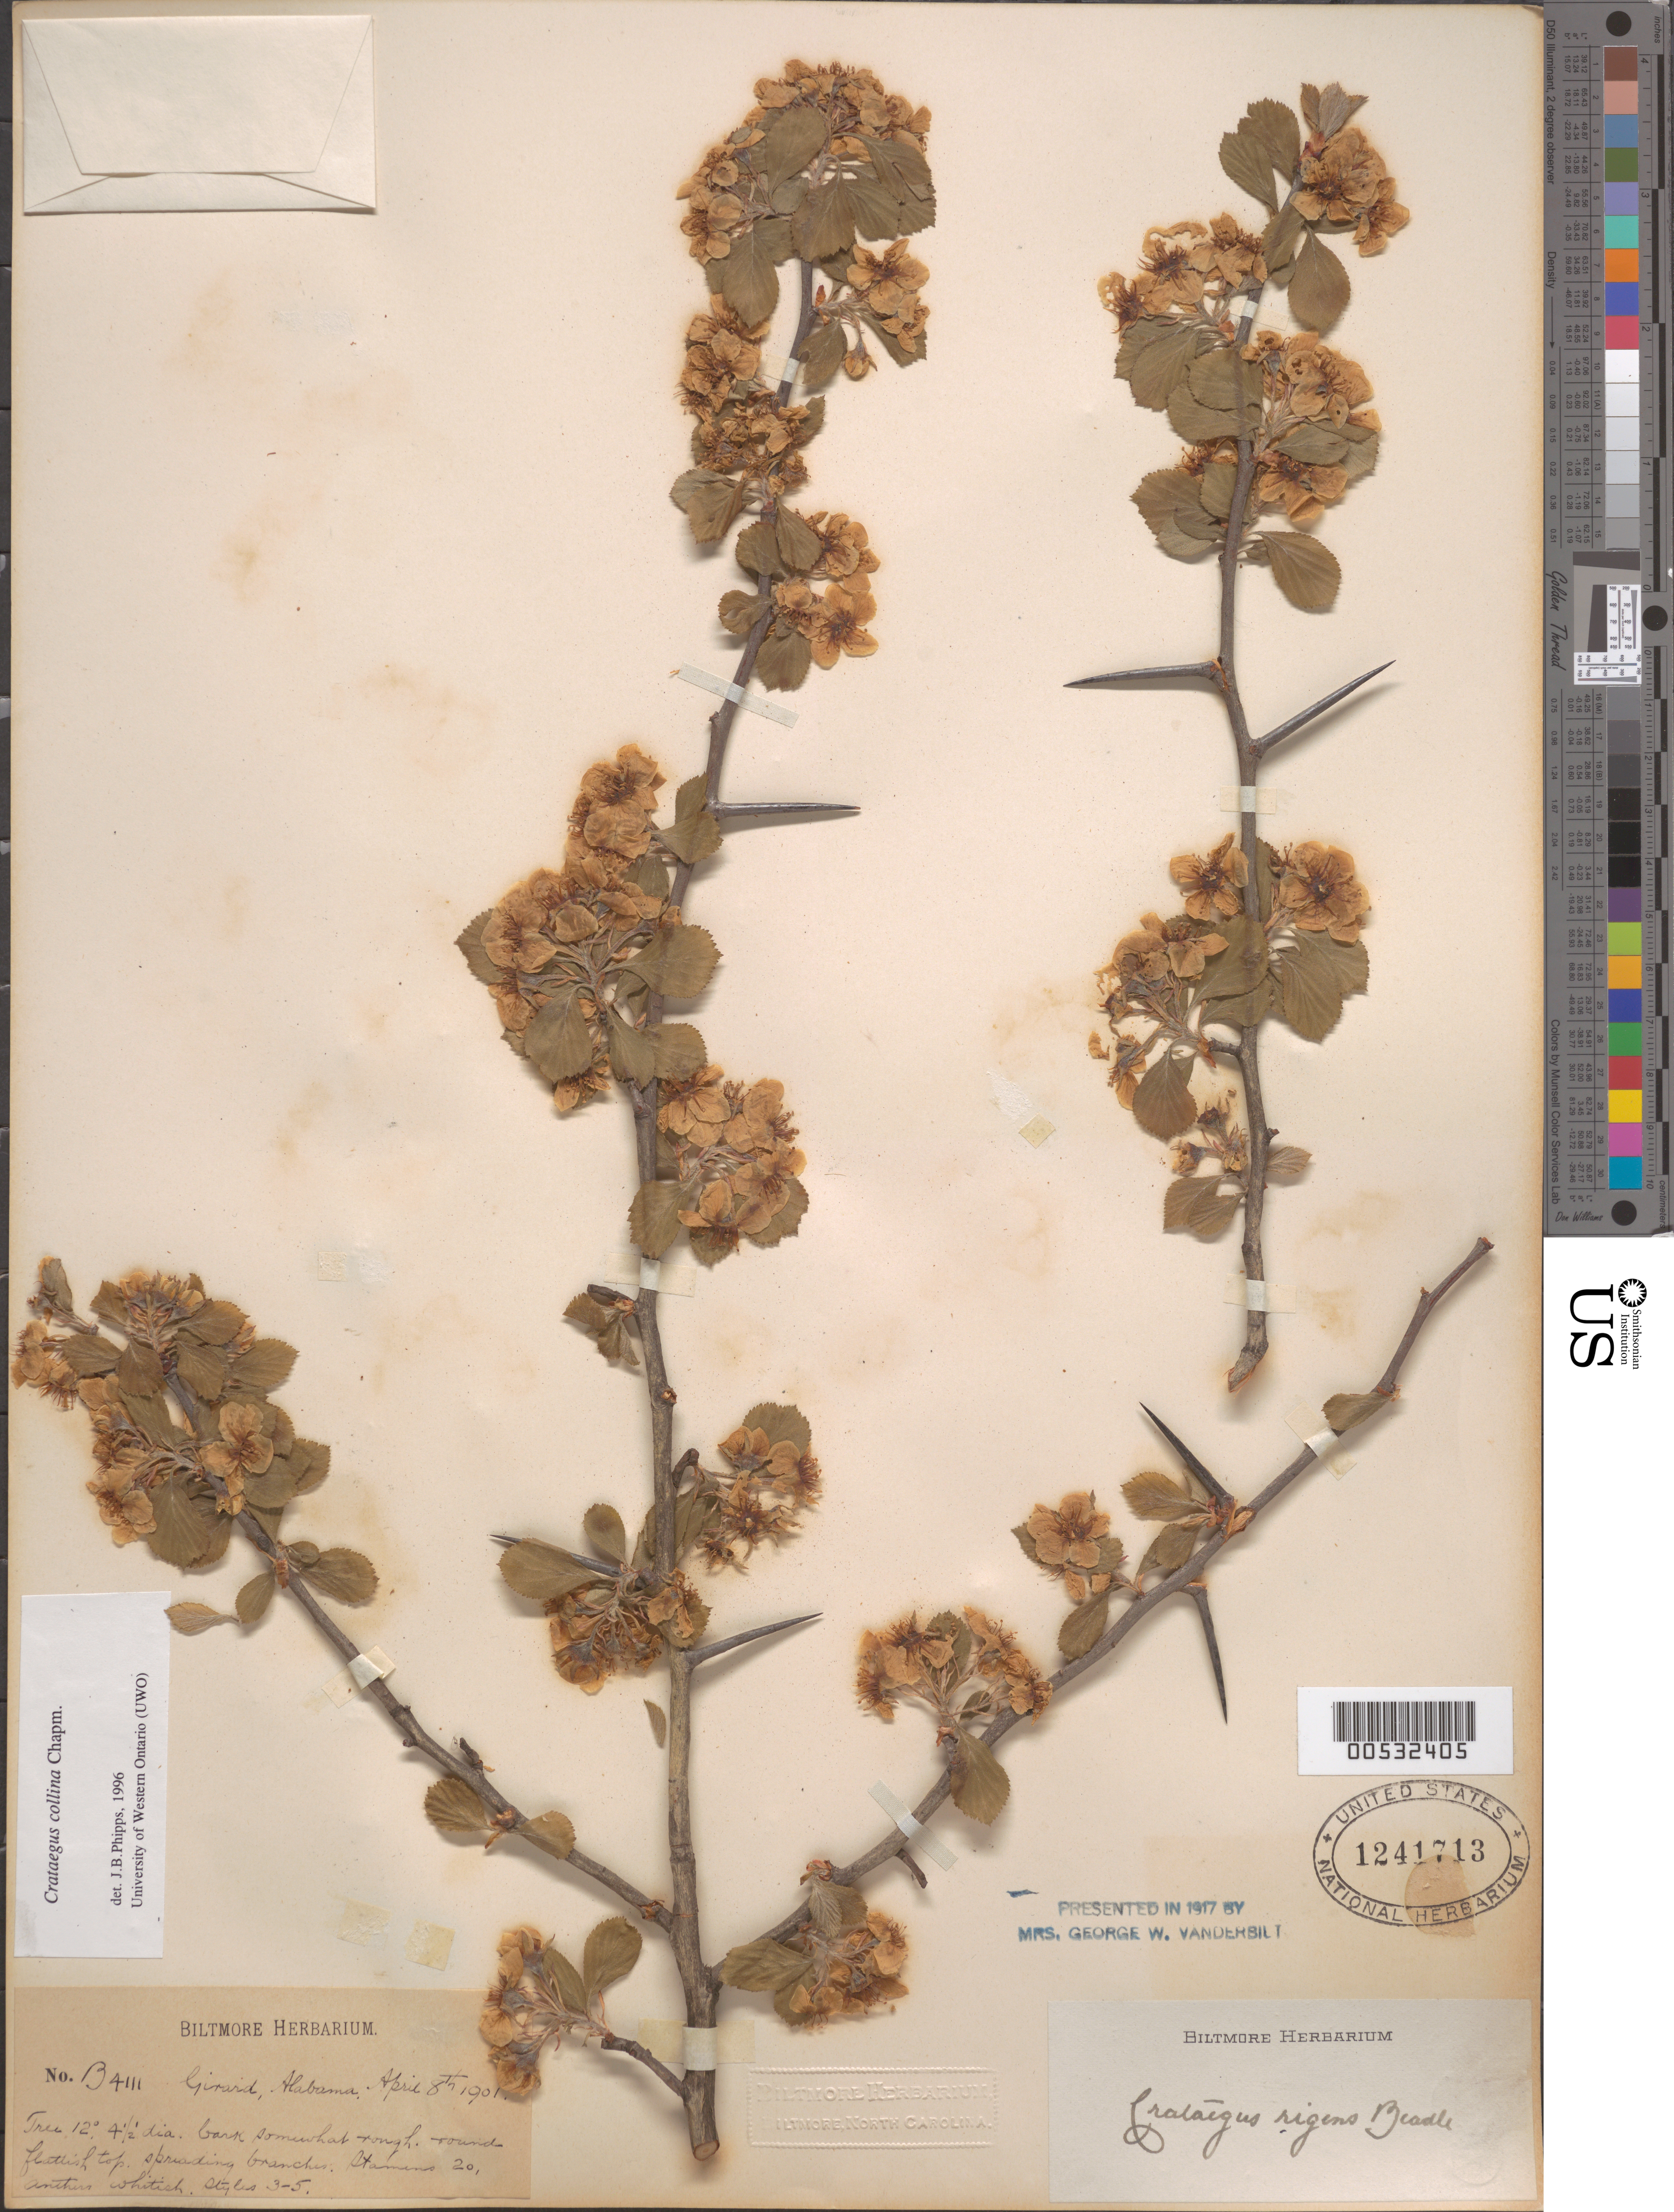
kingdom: Plantae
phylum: Tracheophyta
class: Magnoliopsida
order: Rosales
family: Rosaceae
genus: Crataegus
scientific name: Crataegus collina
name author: Chapm.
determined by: Phipps, James B., (UWO), University of Western Ontario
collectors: ex herb. Biltmore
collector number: B4111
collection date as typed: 08 Apr 1901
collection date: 1901-04-08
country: United States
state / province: Alabama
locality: Girard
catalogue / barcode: US 1241713